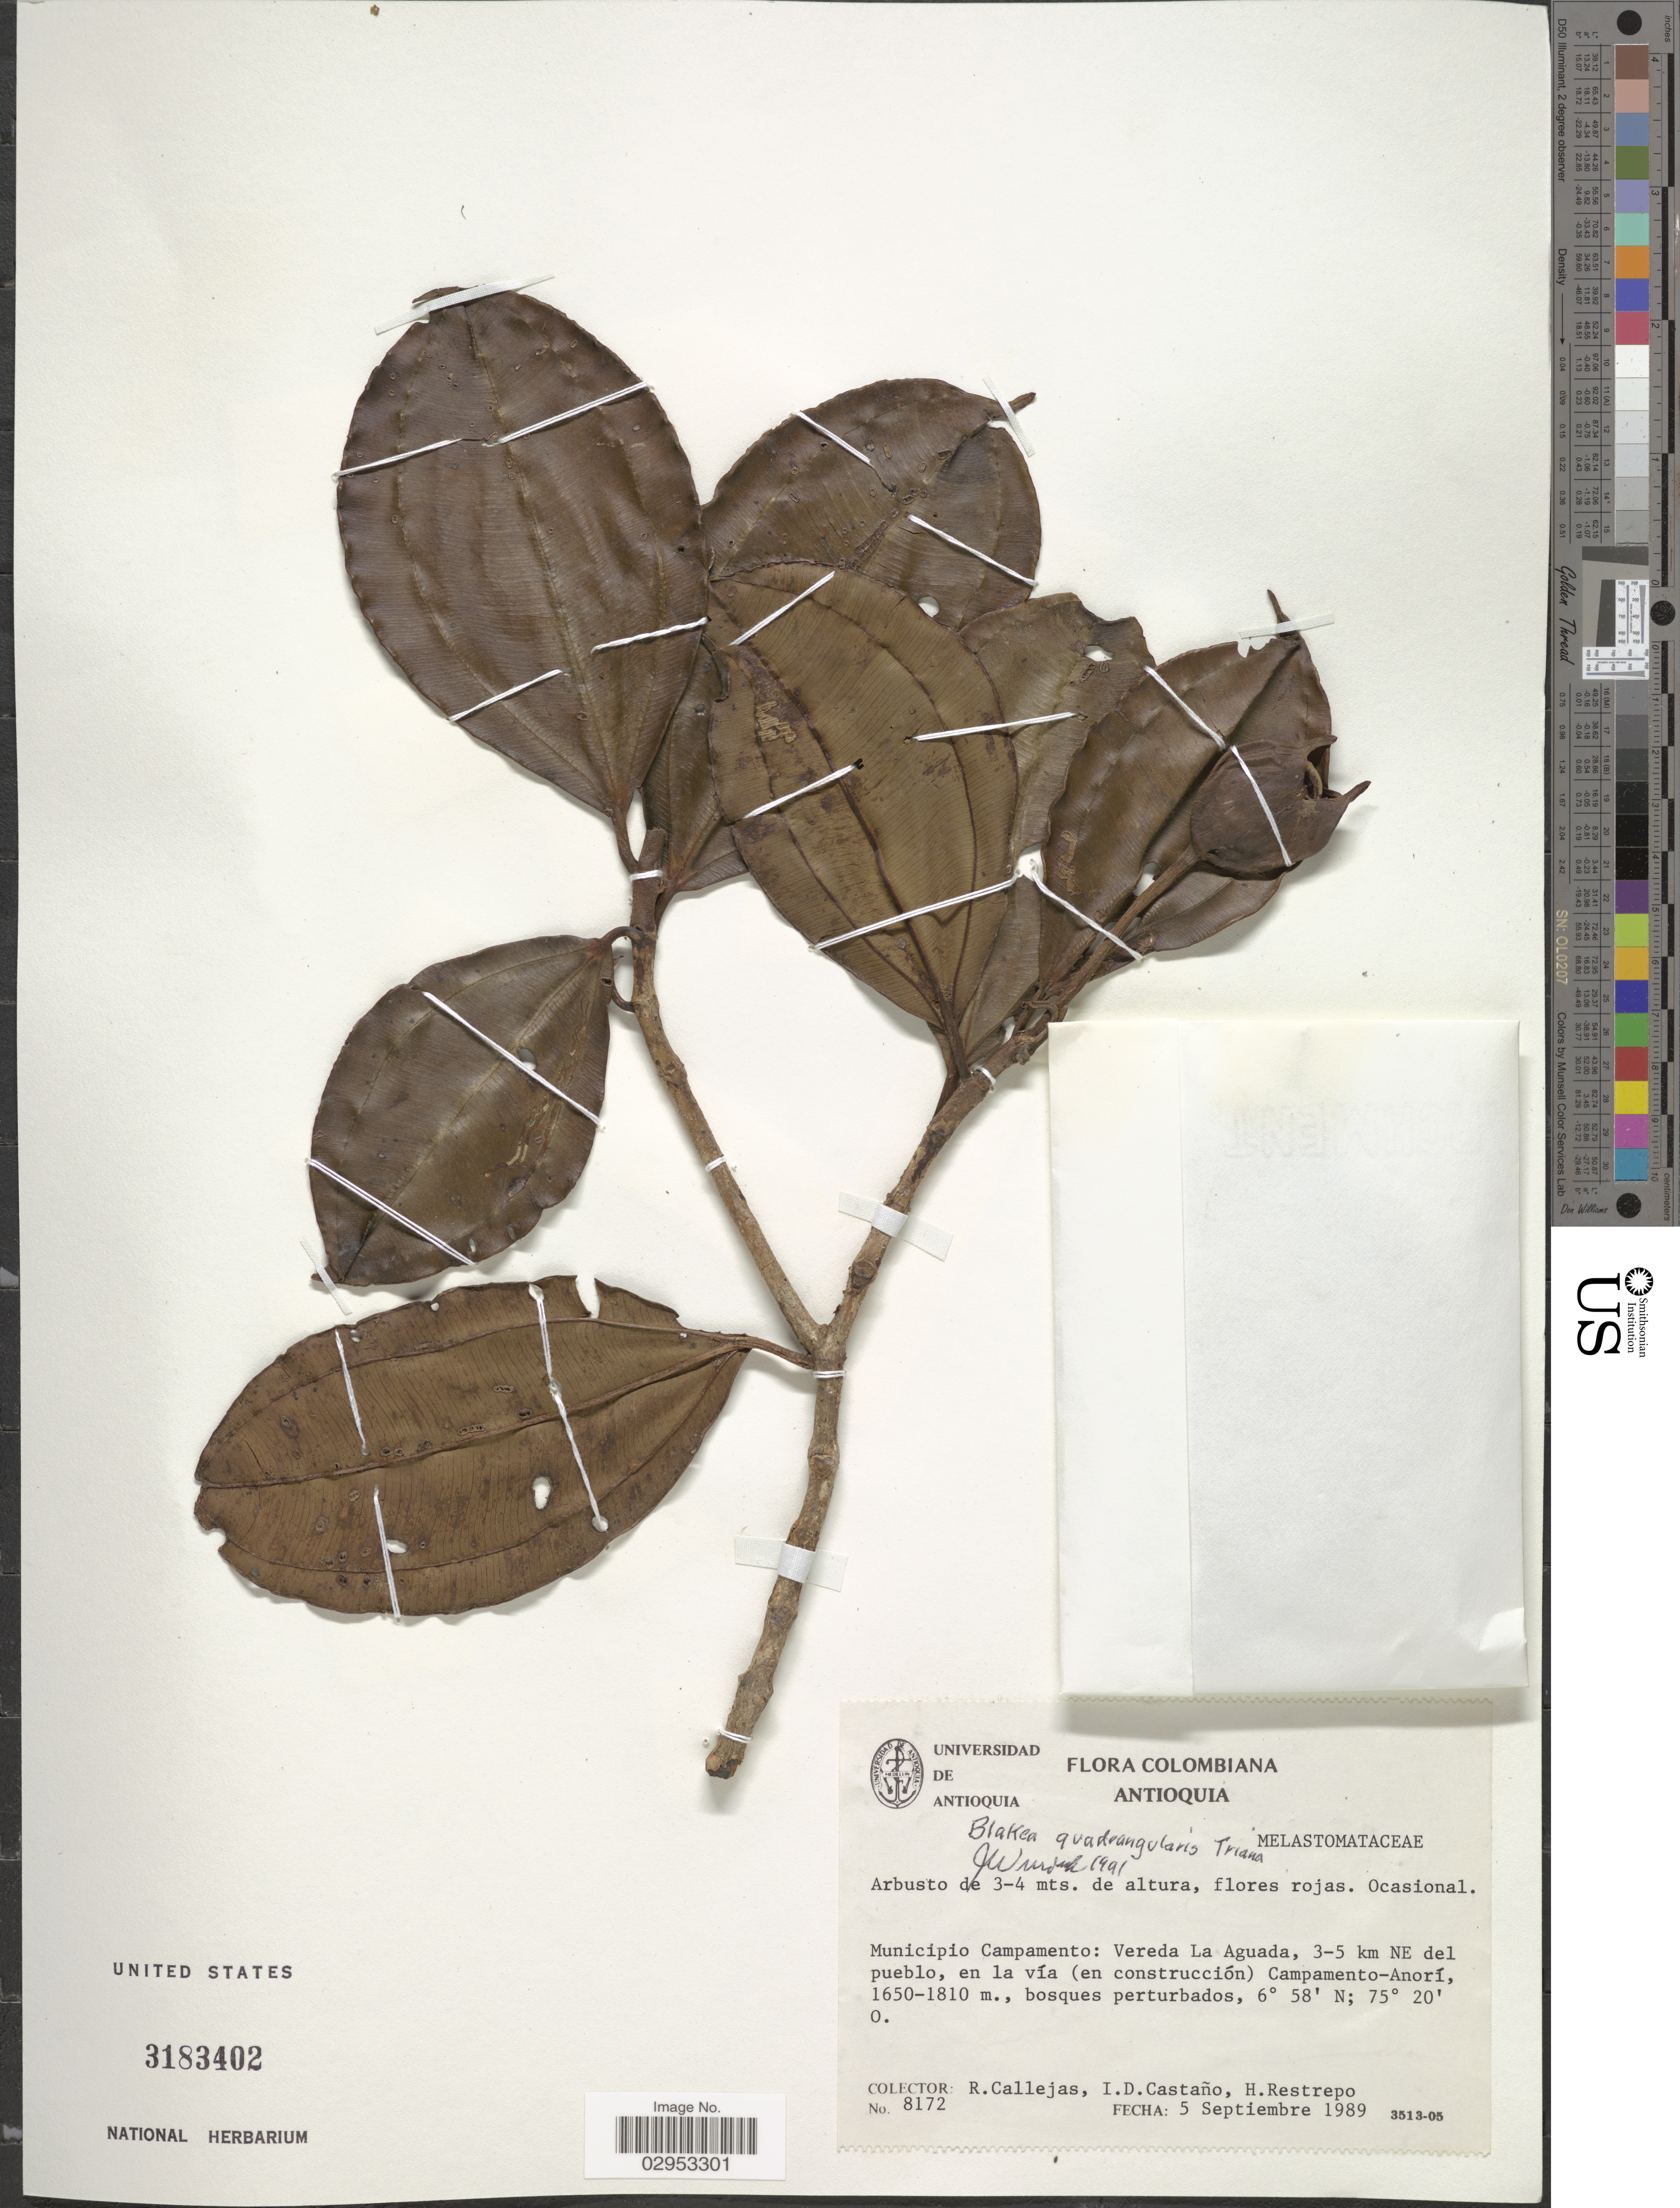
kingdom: Plantae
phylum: Tracheophyta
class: Magnoliopsida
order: Myrtales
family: Melastomataceae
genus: Blakea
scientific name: Blakea quadrangularis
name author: Triana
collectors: R. Callejas, I. Castaño & H. Restrepo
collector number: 8172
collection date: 1989-09-05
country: Colombia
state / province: Antioquia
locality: Municpio Campamento: Vereda La Aguad, 3-5 km NE del pueblo, en la vía (en construcción) Campamento-Anorí.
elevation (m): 1650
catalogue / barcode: US 3183402